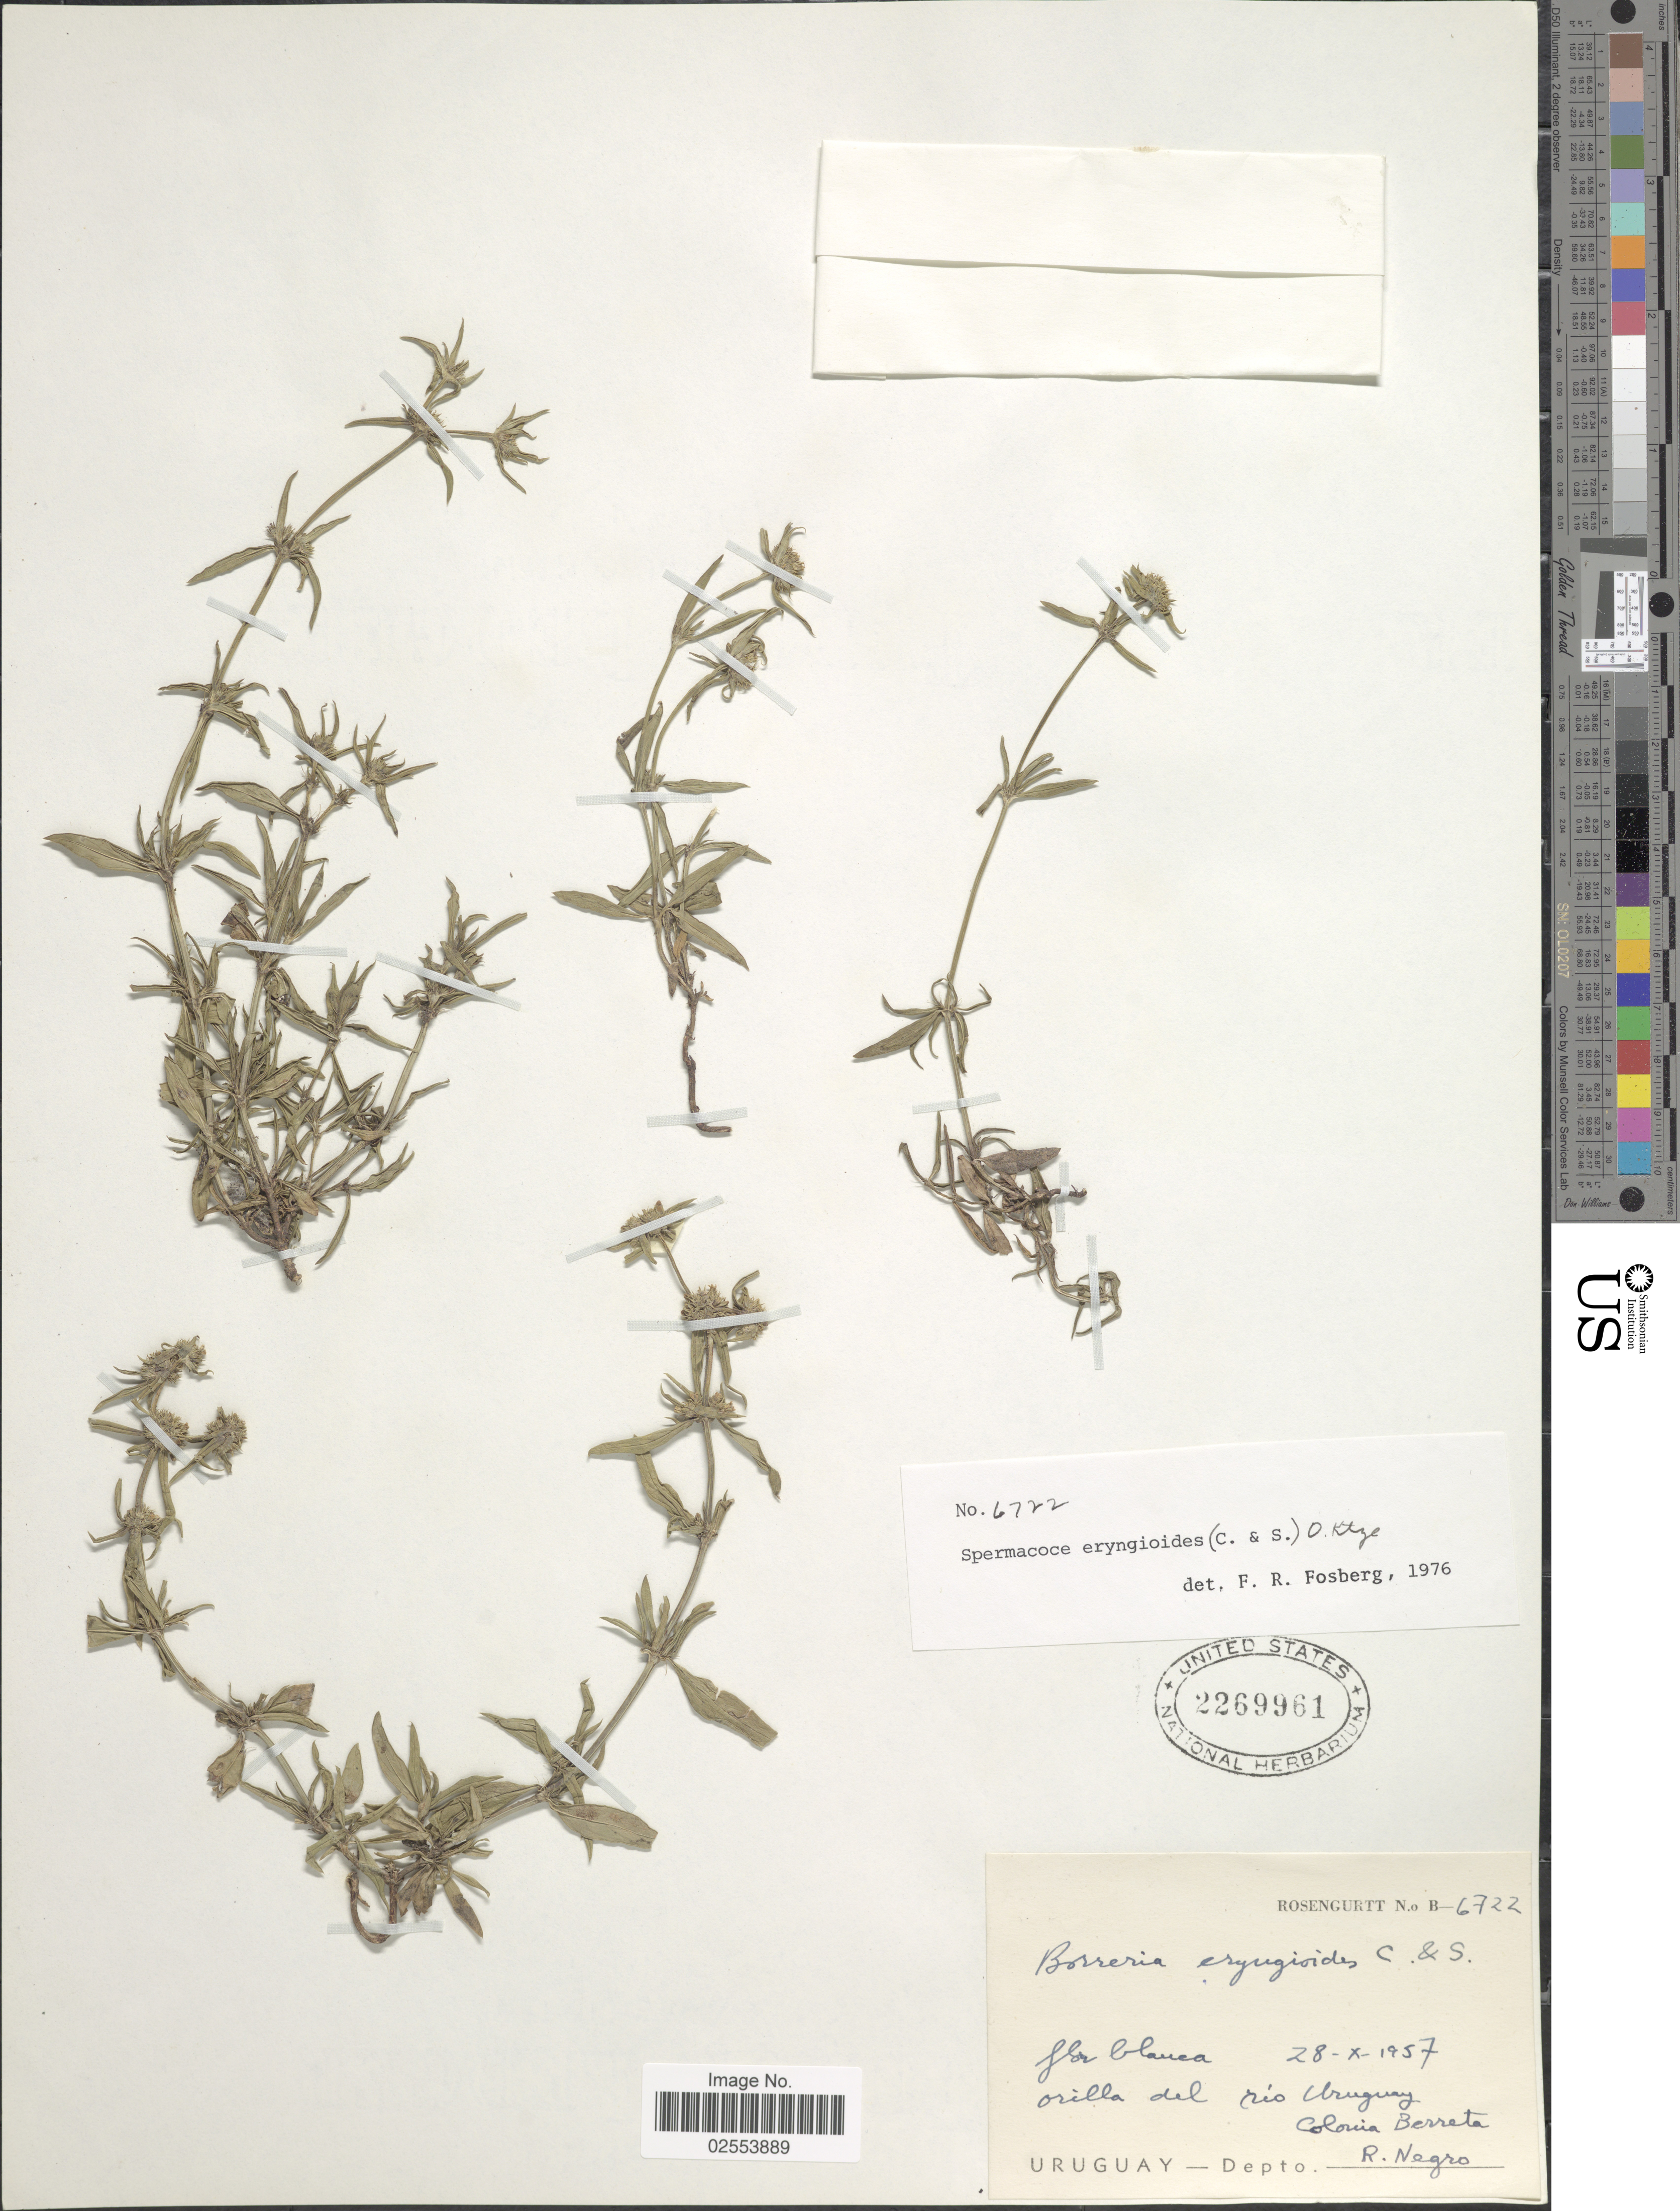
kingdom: Plantae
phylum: Tracheophyta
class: Magnoliopsida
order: Gentianales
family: Rubiaceae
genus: Spermacoce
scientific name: Spermacoce eryngioides var. eryngioides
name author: (Cham. & Schltdl.) Kuntze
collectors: Rosengurtt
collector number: B-6722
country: Uruguay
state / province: Rio Negro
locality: Orilla del rio Uruguay, Colonie Berreta.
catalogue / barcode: US 2269961